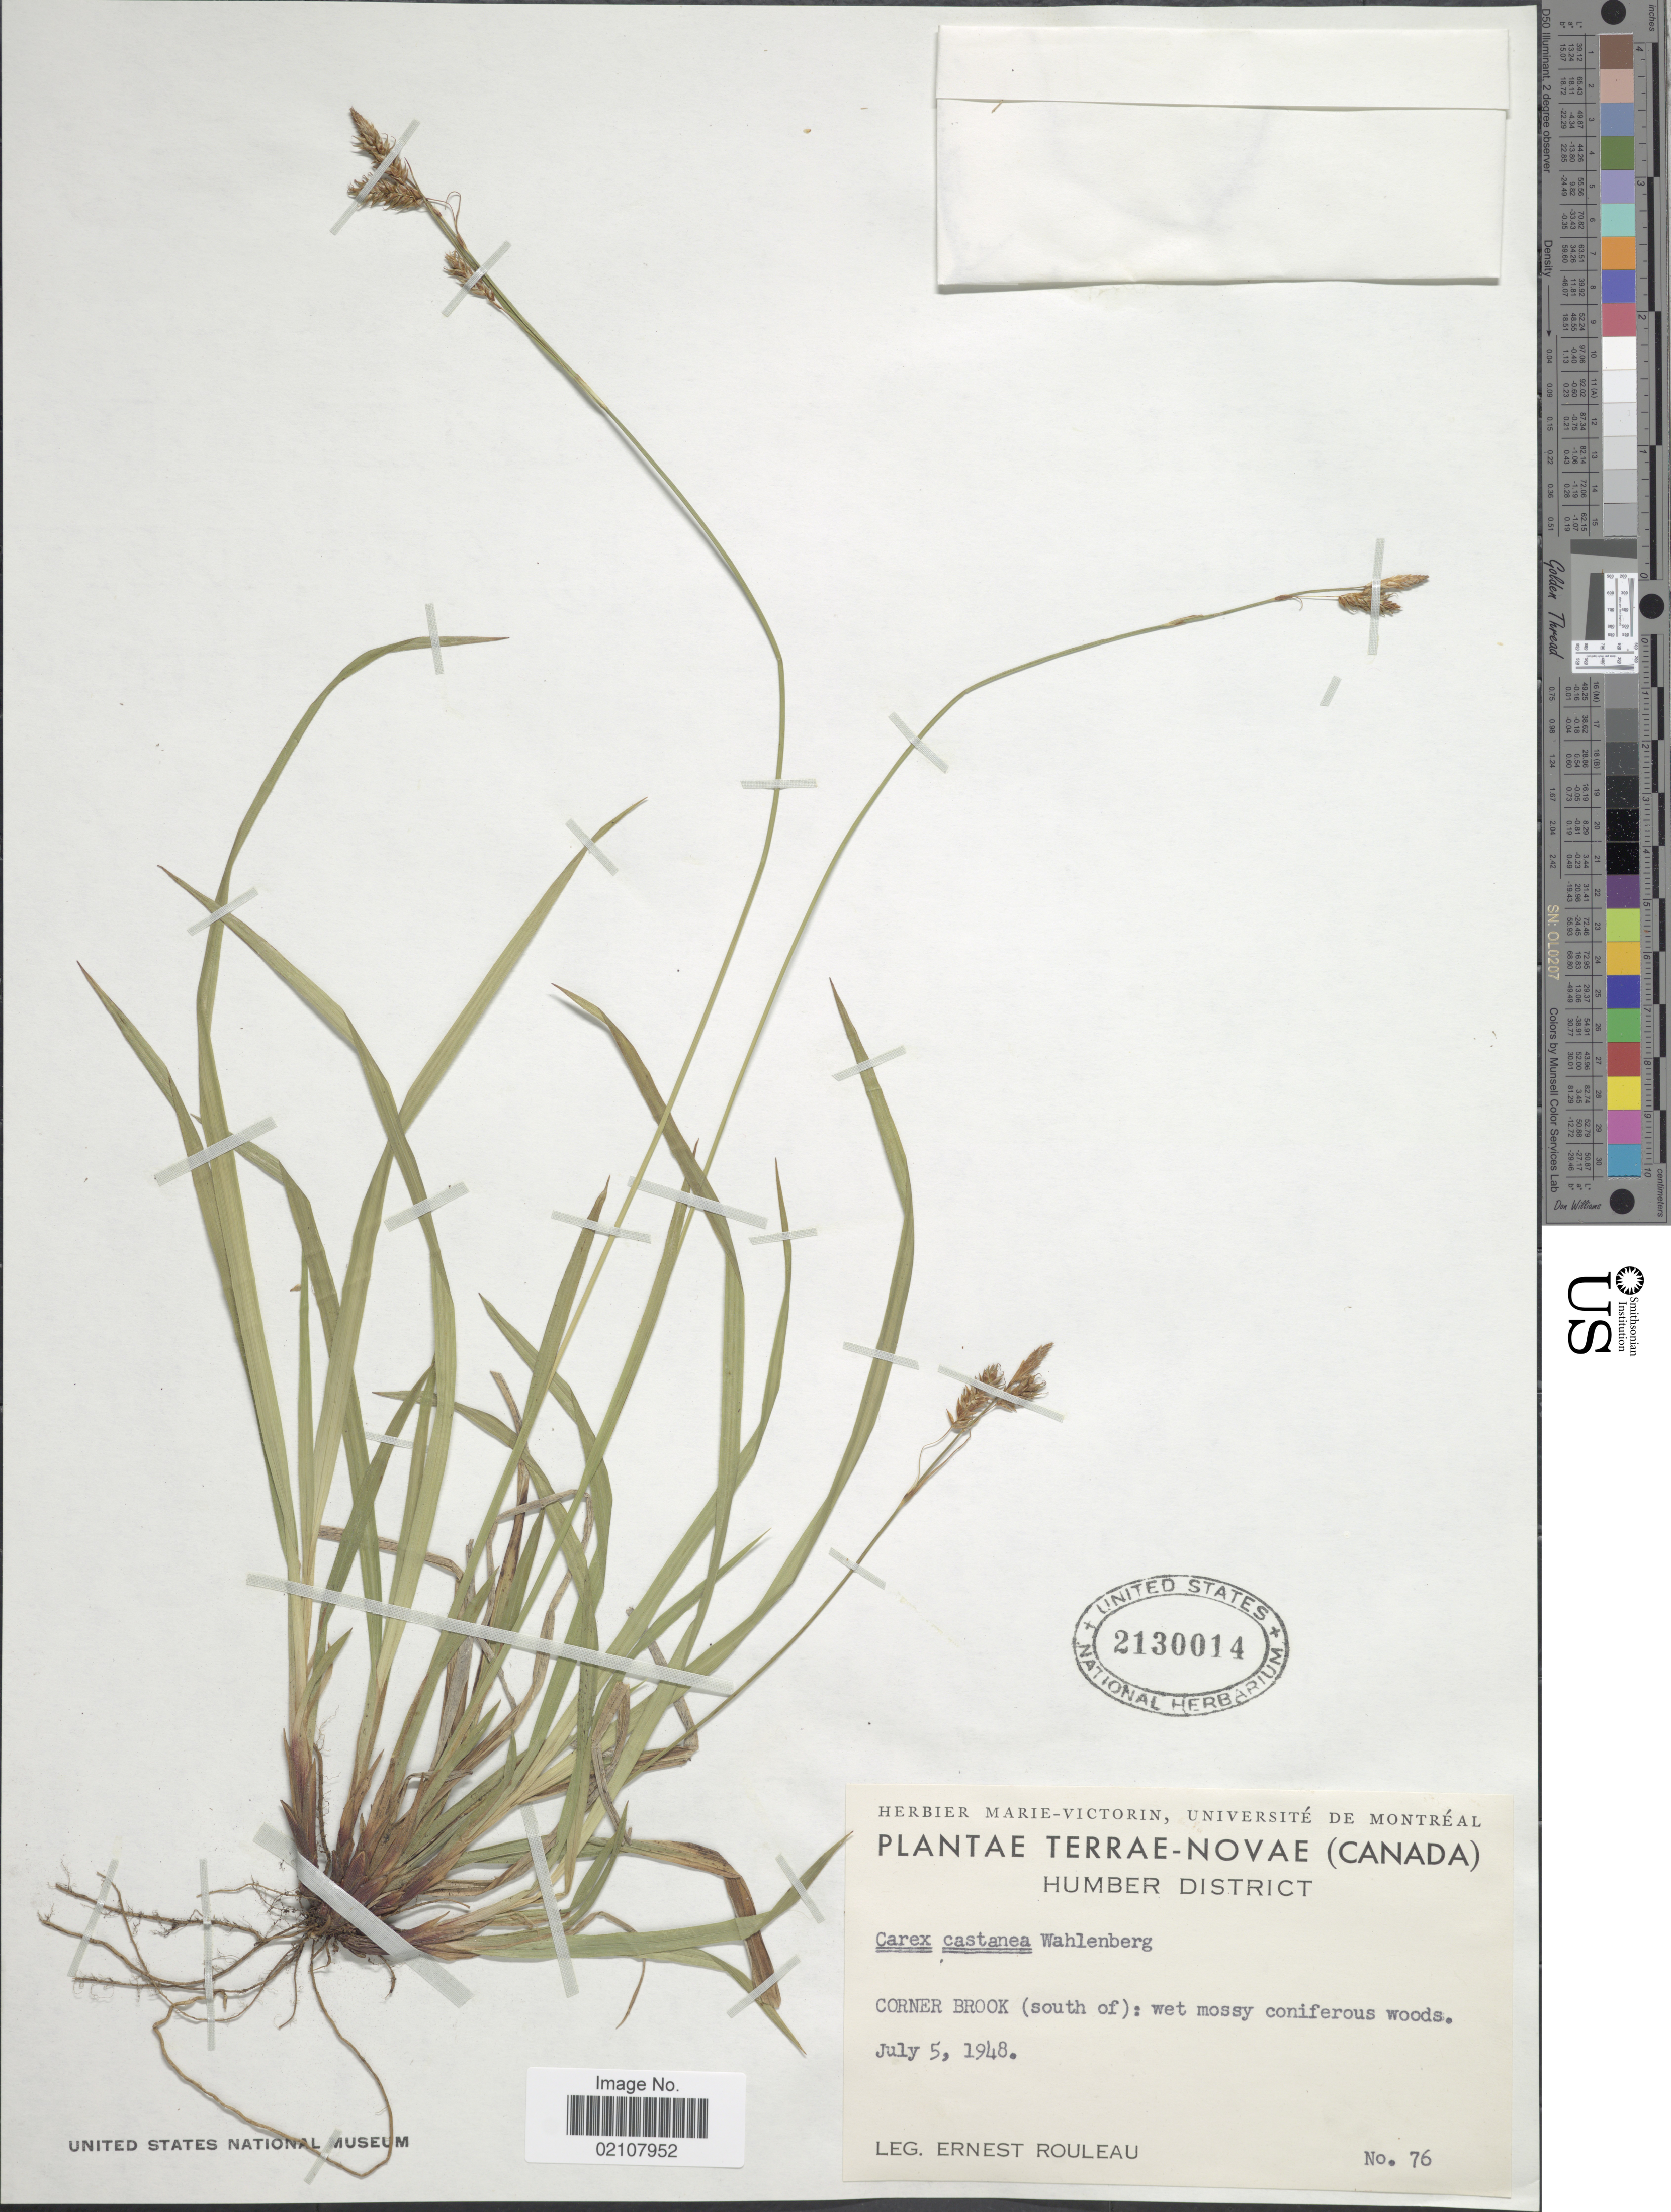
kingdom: Plantae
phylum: Tracheophyta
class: Liliopsida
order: Poales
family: Cyperaceae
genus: Carex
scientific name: Carex castanea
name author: Wahlenb.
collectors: E. Rouleau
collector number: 76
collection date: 1948-07-05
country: Canada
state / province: Newfoundland and Labrador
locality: Terrae-Novae, Humber District, Corner Brook (south of): wet mossy coniferous woods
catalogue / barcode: US 2130014